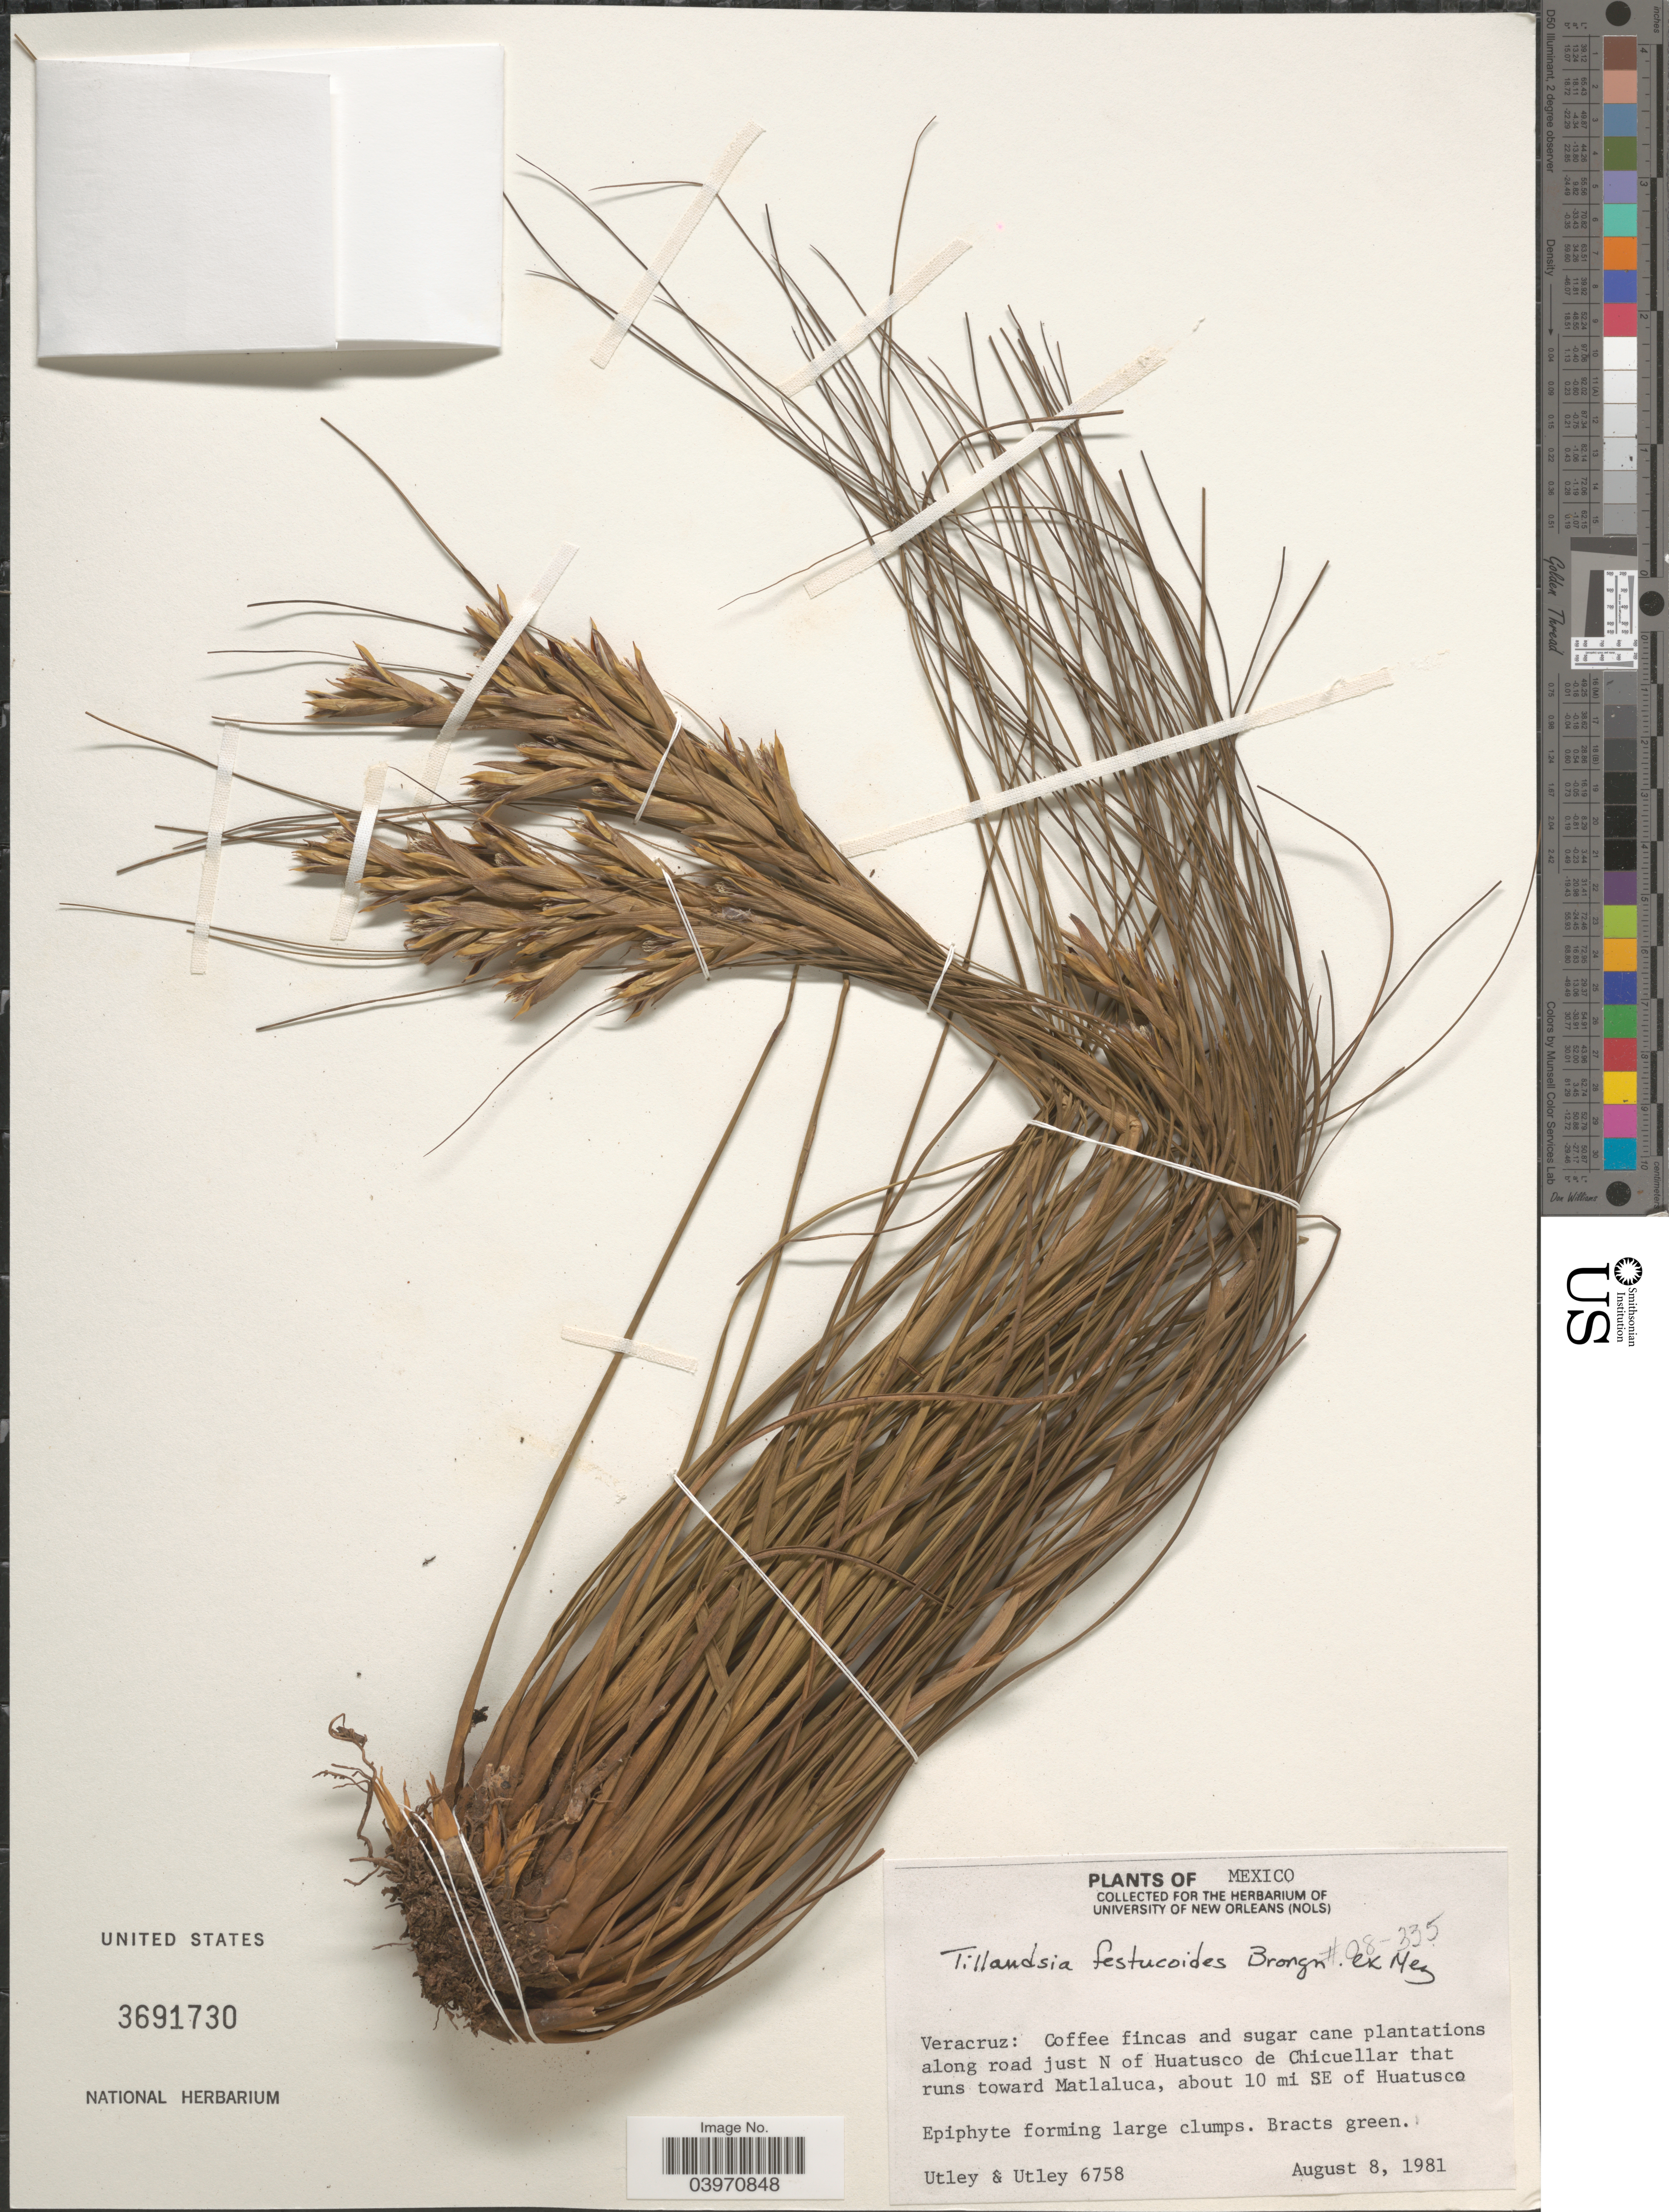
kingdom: Plantae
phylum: Tracheophyta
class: Liliopsida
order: Poales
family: Bromeliaceae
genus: Tillandsia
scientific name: Tillandsia festucoides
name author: Brongn. ex Mez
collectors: Utley & Utley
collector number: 6758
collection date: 1981-08-08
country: Mexico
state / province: Veracruz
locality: Veracruz: Coffee fincas and sugar cane plantations along road just N of Huatusco de Chicuellar that runs toward Matlaluca, about 10 mi SE of Huatusco.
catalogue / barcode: US 3691730